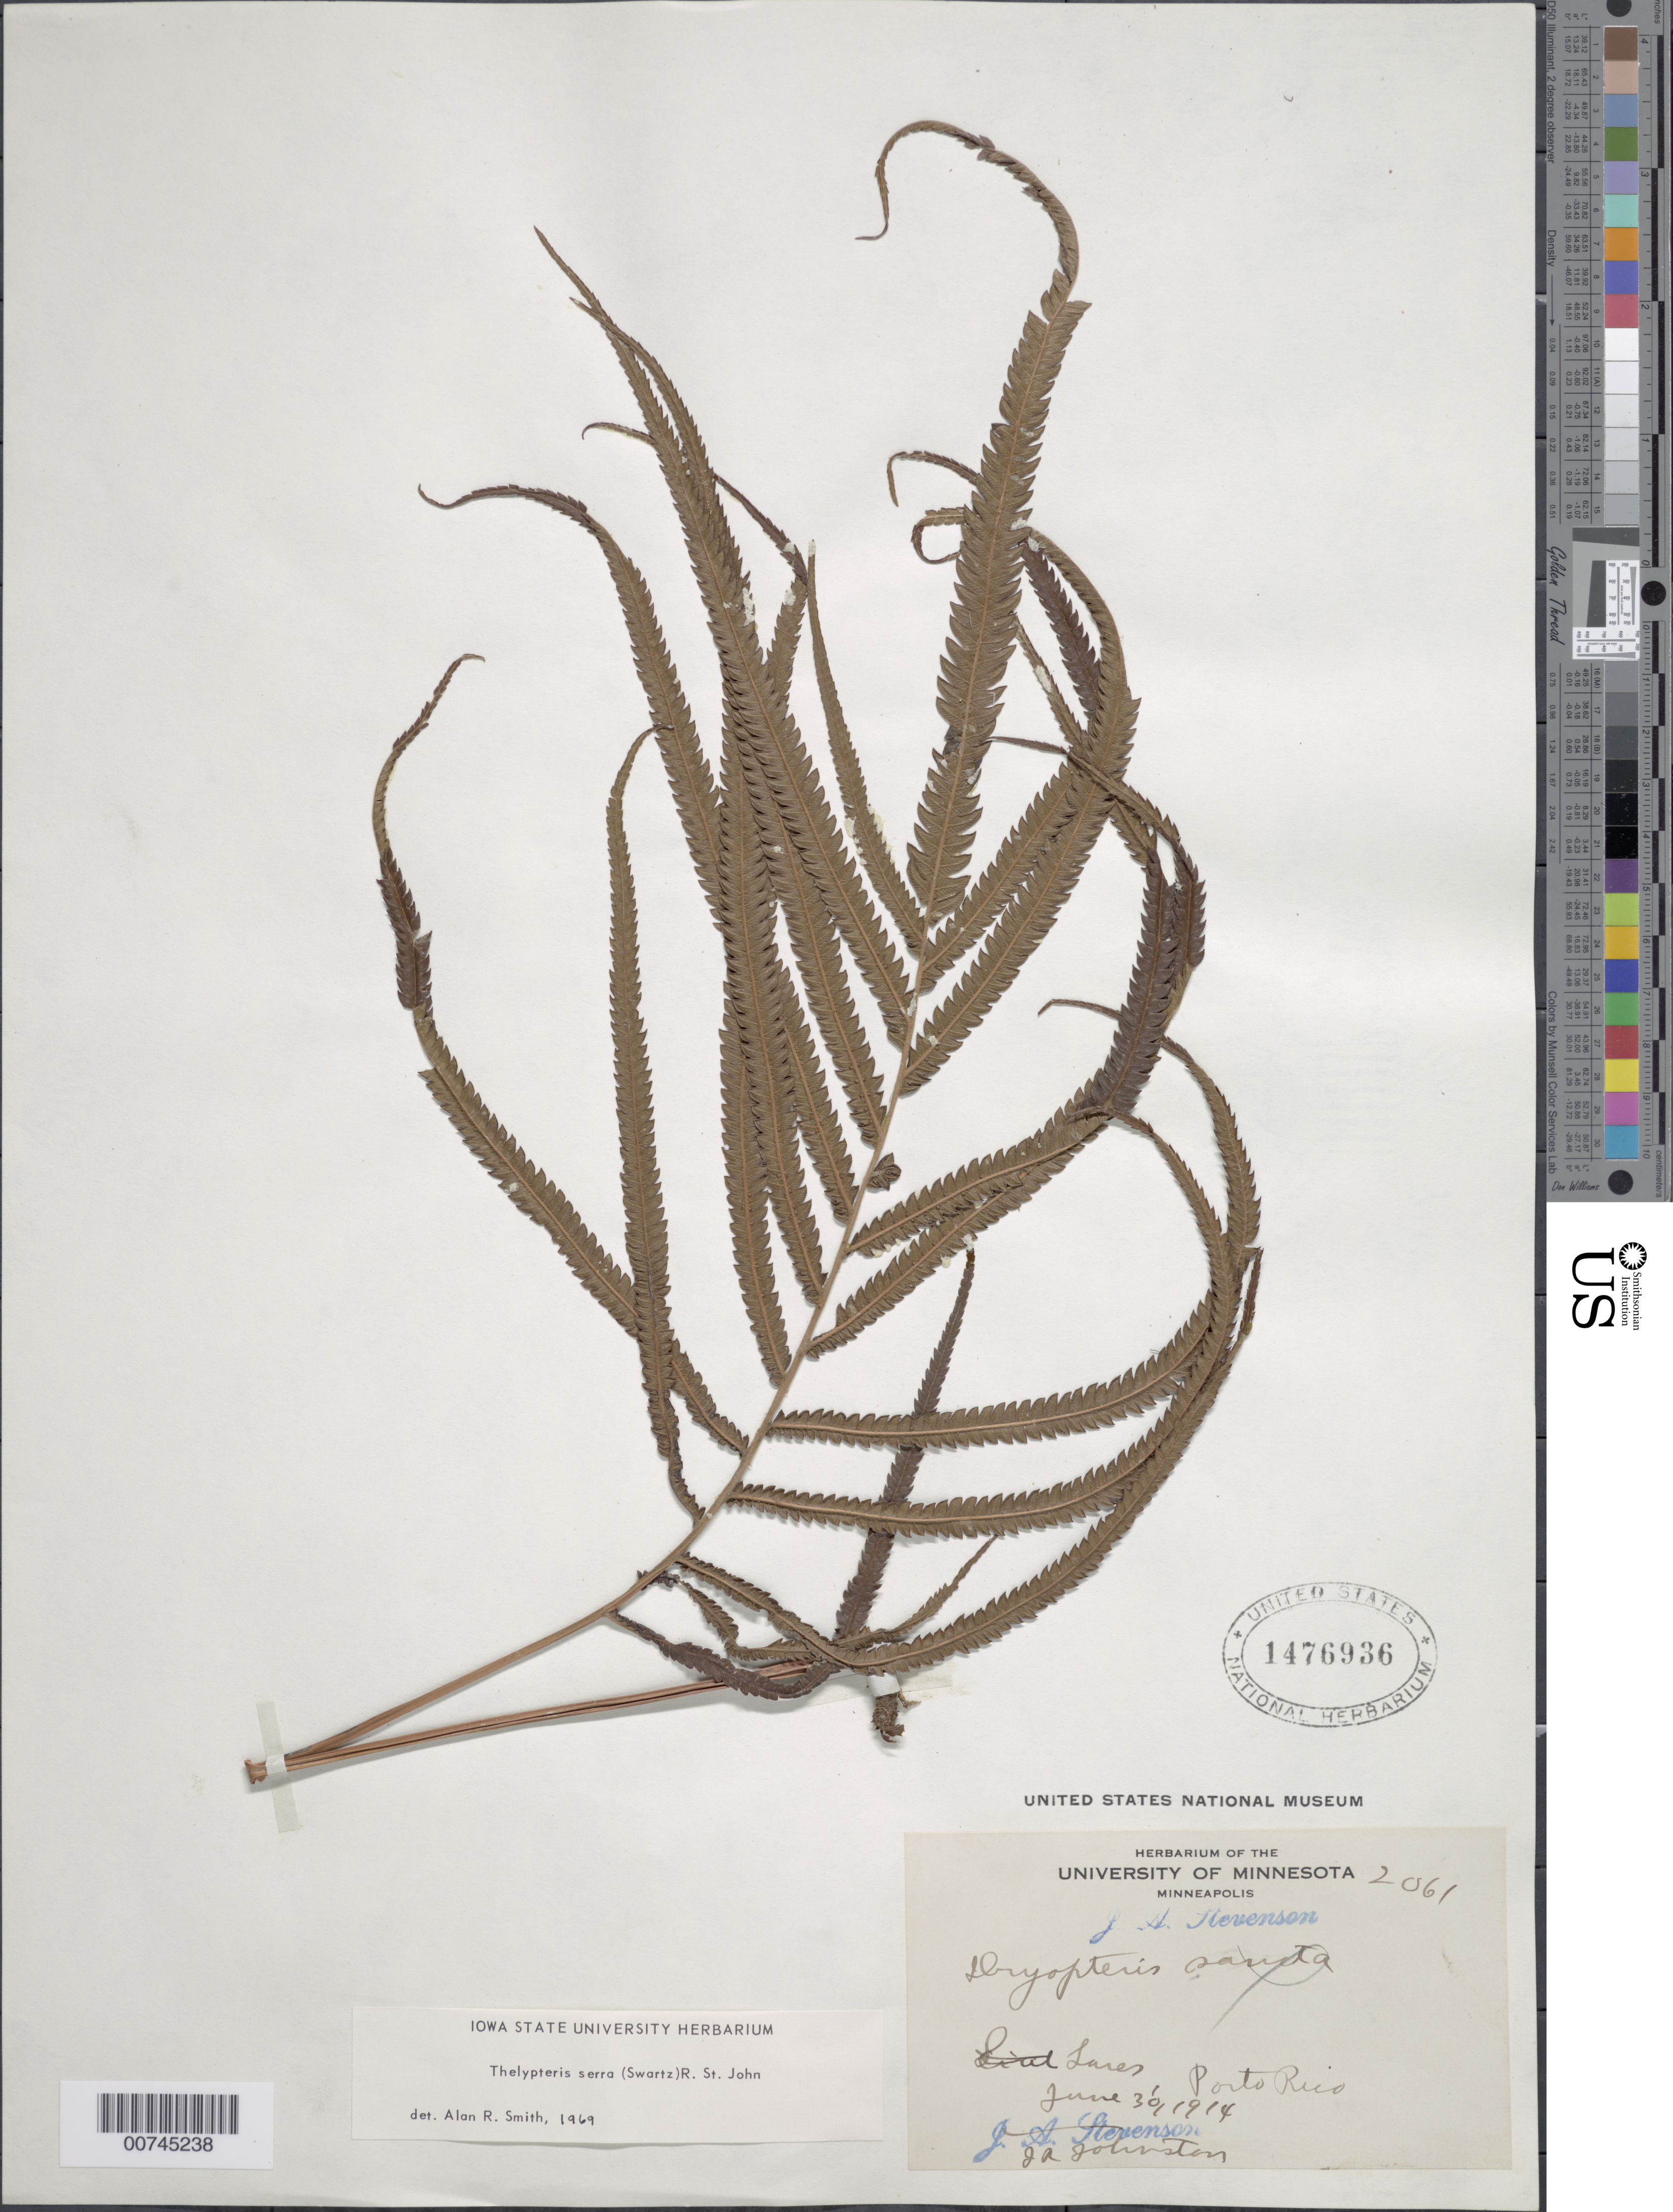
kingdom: Plantae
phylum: Tracheophyta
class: Polypodiopsida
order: Polypodiales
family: Thelypteridaceae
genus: Christella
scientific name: Christella serra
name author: (Sw.) Holttum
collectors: J. Stevenson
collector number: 2061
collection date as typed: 30 Jun 1914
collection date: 1914-06-30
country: Puerto Rico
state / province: Lares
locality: Lares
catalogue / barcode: US 1476936